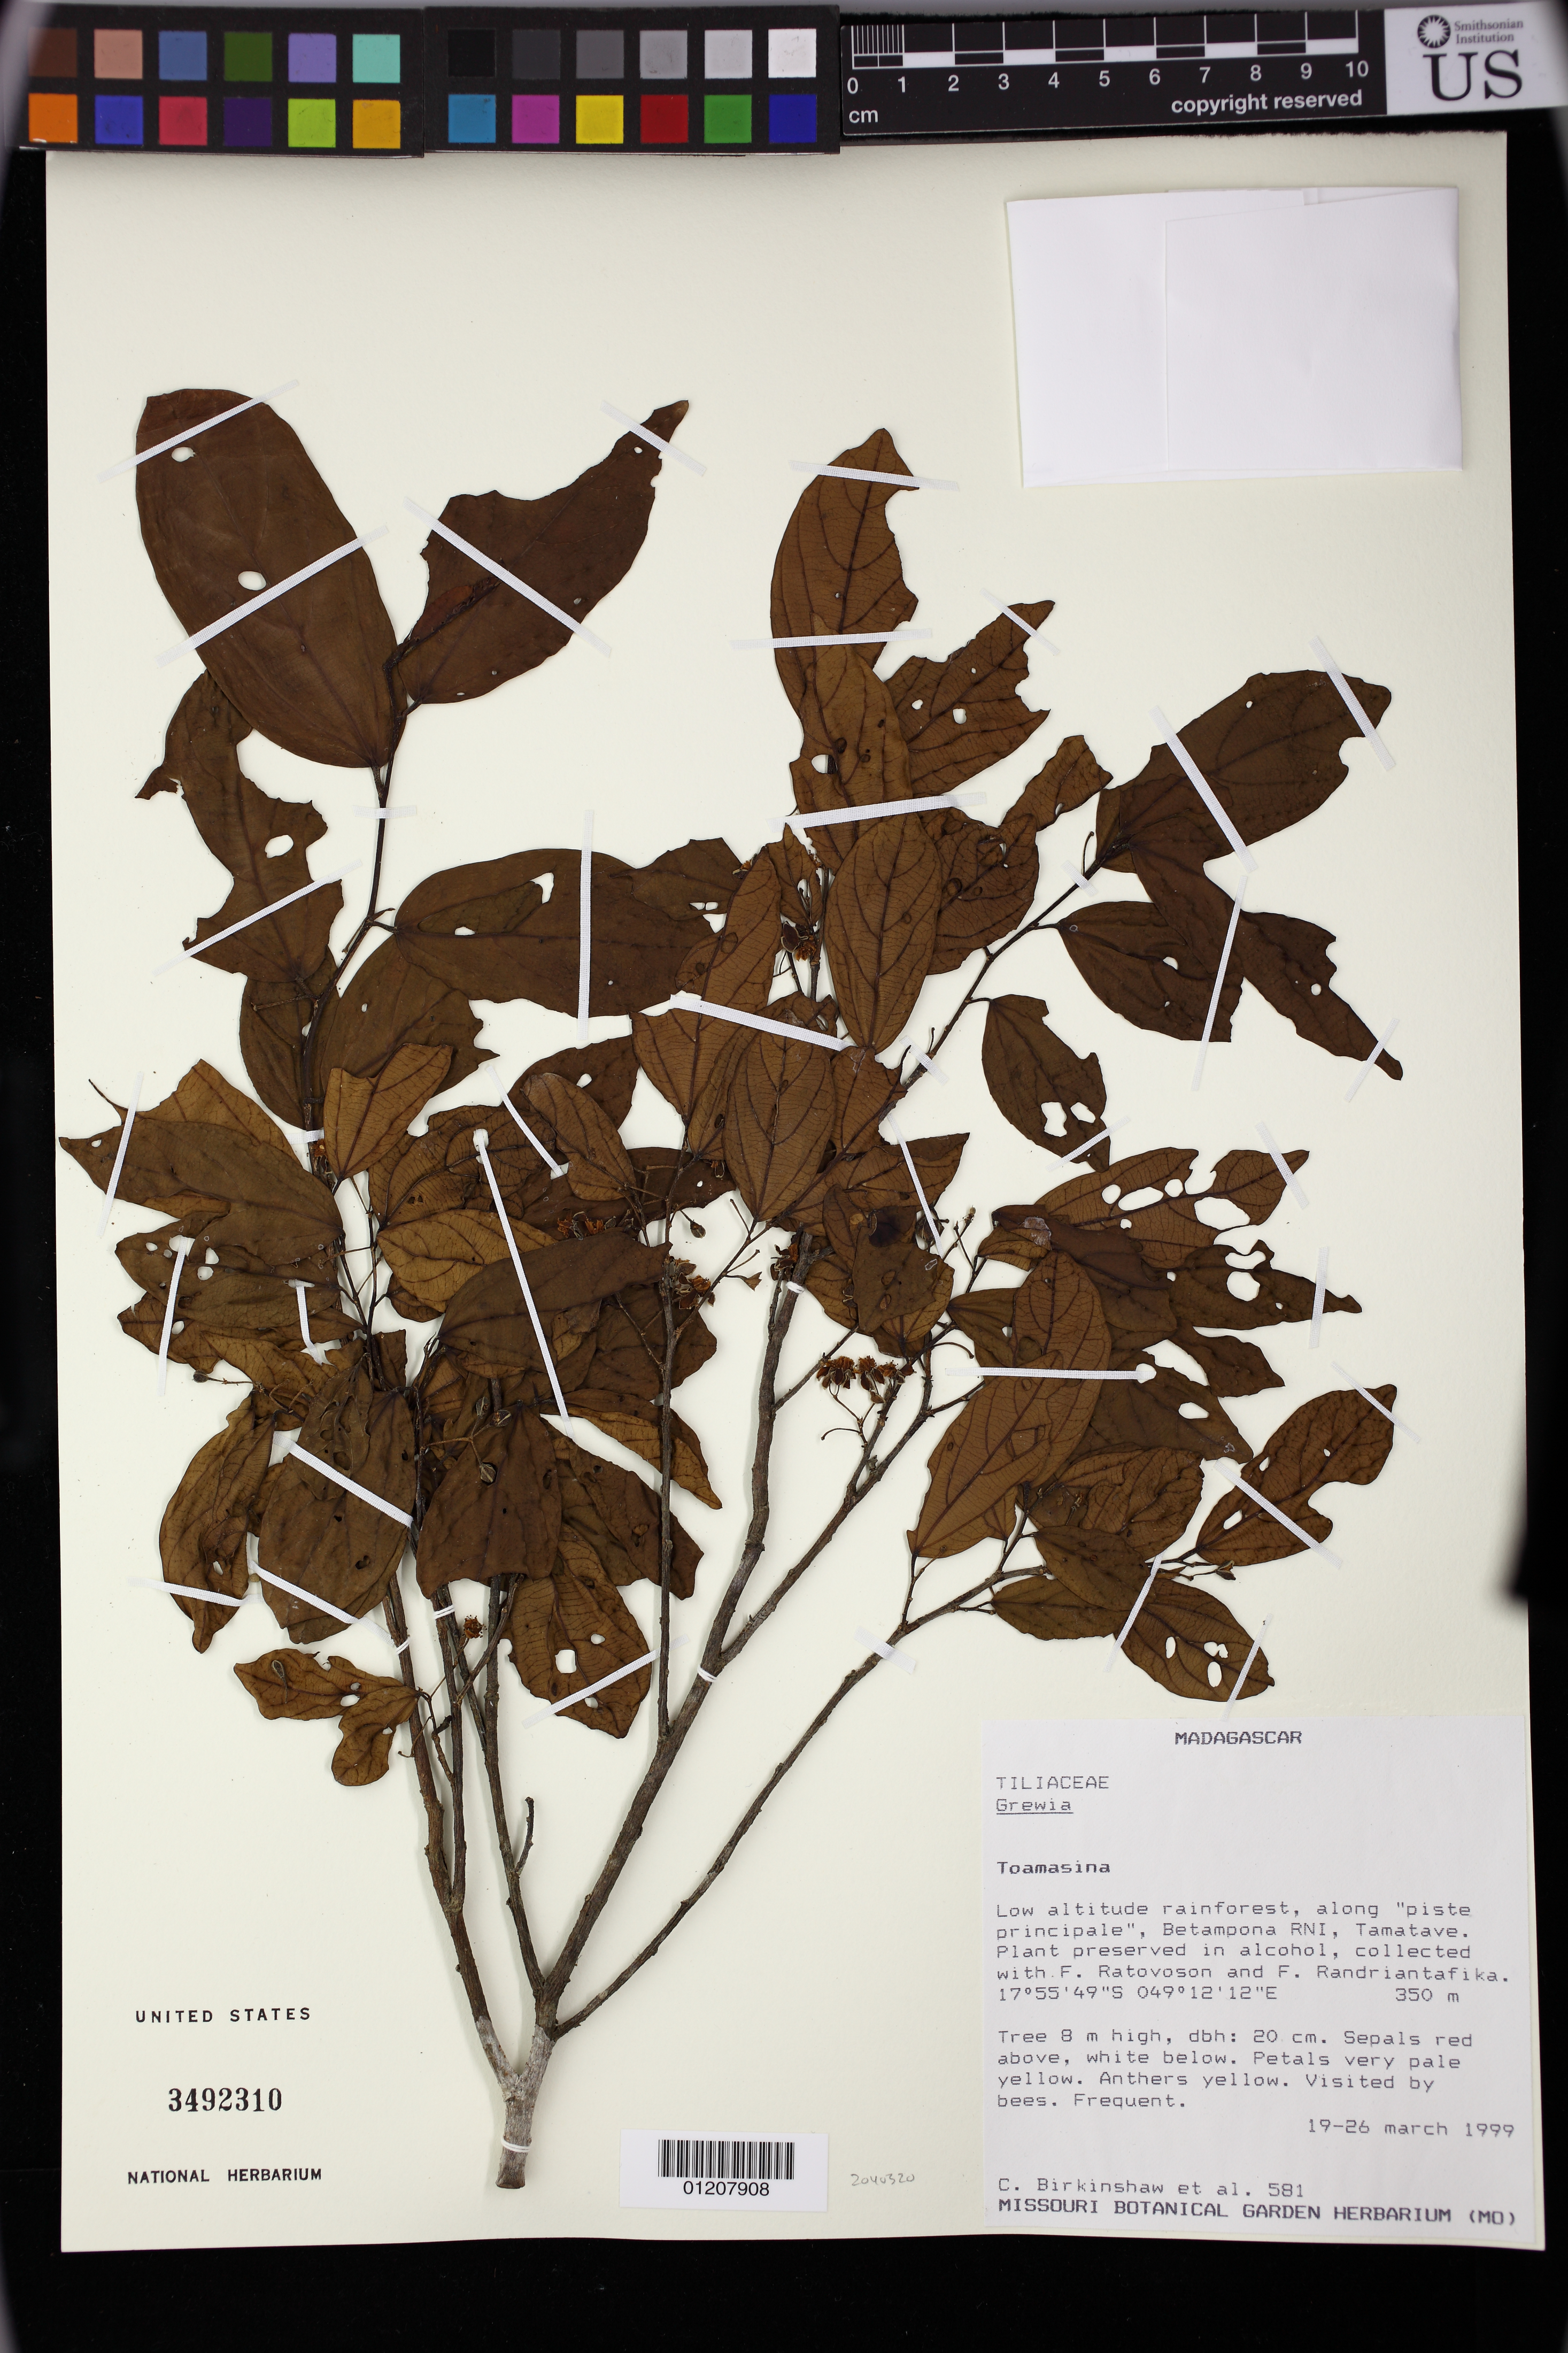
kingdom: Plantae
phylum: Tracheophyta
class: Magnoliopsida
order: Malvales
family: Malvaceae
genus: Grewia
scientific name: Grewia sp.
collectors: C. R. Birkinshaw, F. Ratovoson & F. Randriantafika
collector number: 581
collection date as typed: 19 Mar 1999 to 26 Mar 1999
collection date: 1999-03-19/1999-03-26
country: Madagascar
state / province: Atsinanana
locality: Toamasina. Low altitude rainforest, along "piste principale", Betampona RNI, Tamatave.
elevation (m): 350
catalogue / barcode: US 3492310